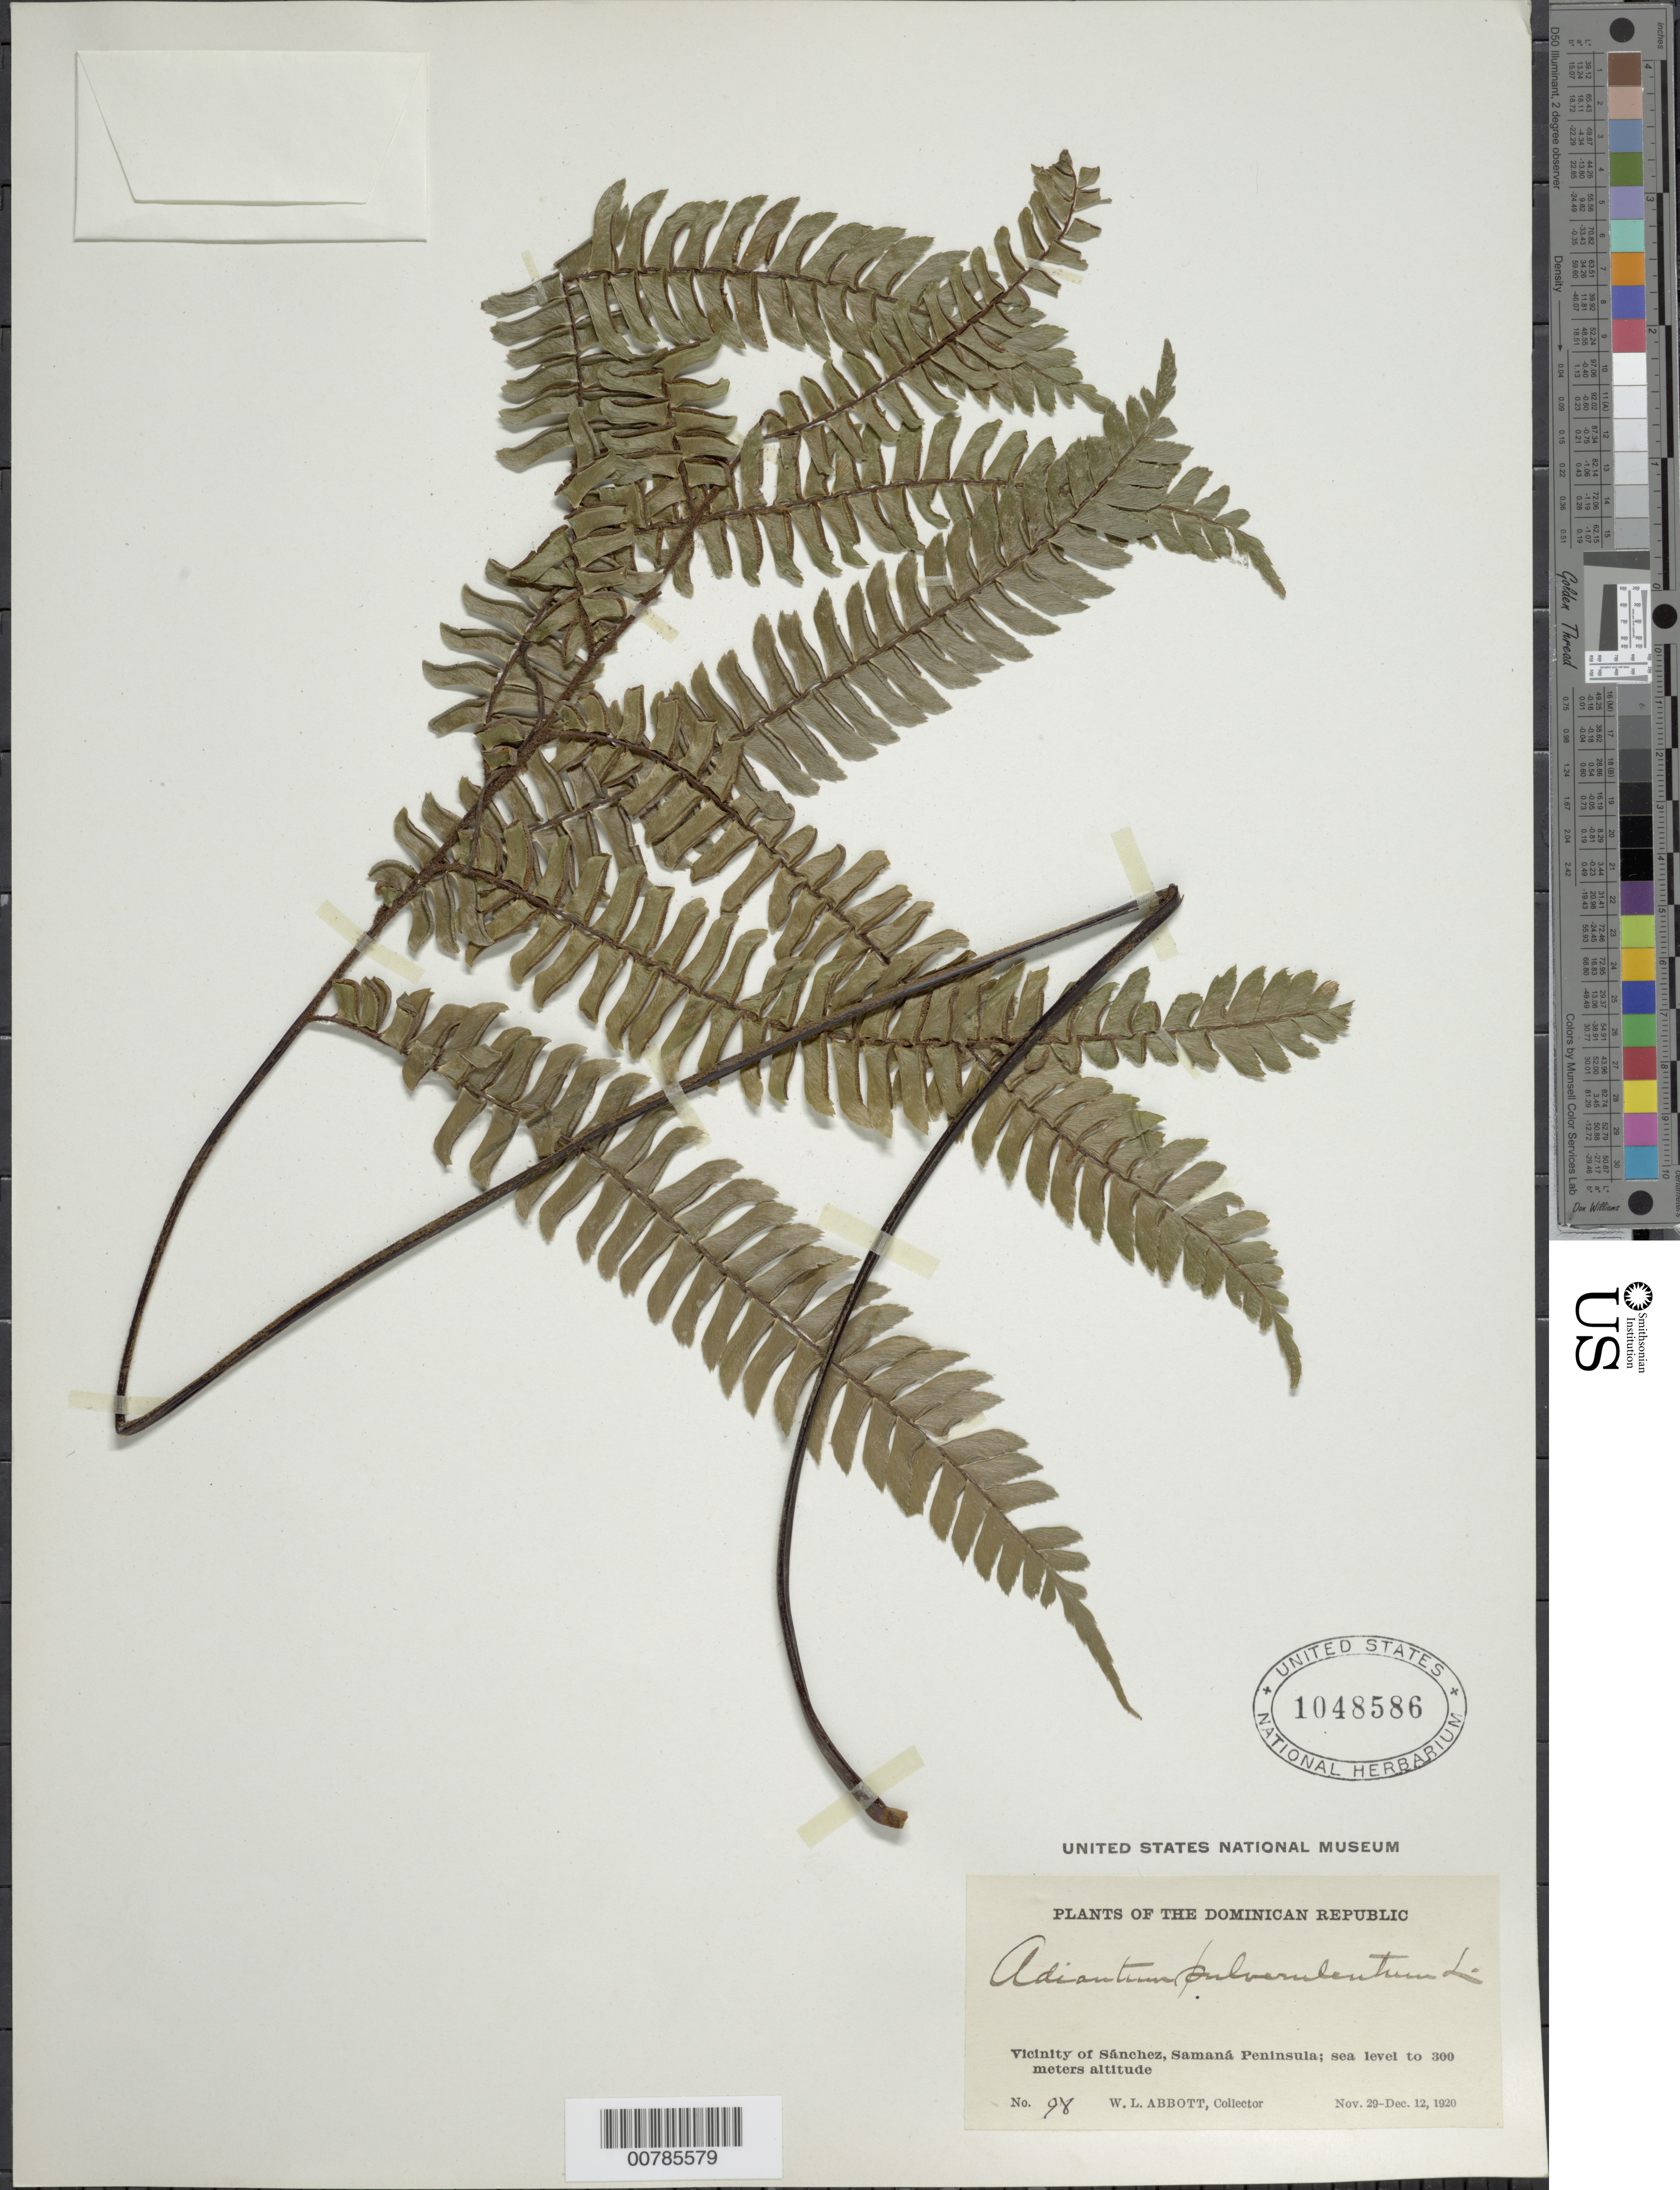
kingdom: Plantae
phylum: Tracheophyta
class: Polypodiopsida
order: Polypodiales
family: Pteridaceae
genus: Adiantum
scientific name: Adiantum pulverulentum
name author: L.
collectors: W. L. Abbott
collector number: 98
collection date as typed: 29 Dec 1920 12 Dec 1920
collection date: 1920-12-12/1920-12-29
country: Dominican Republic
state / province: Samana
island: Hispaniola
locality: Sánchez, vicinity; Samaná Peninsula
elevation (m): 0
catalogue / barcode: US 1048586